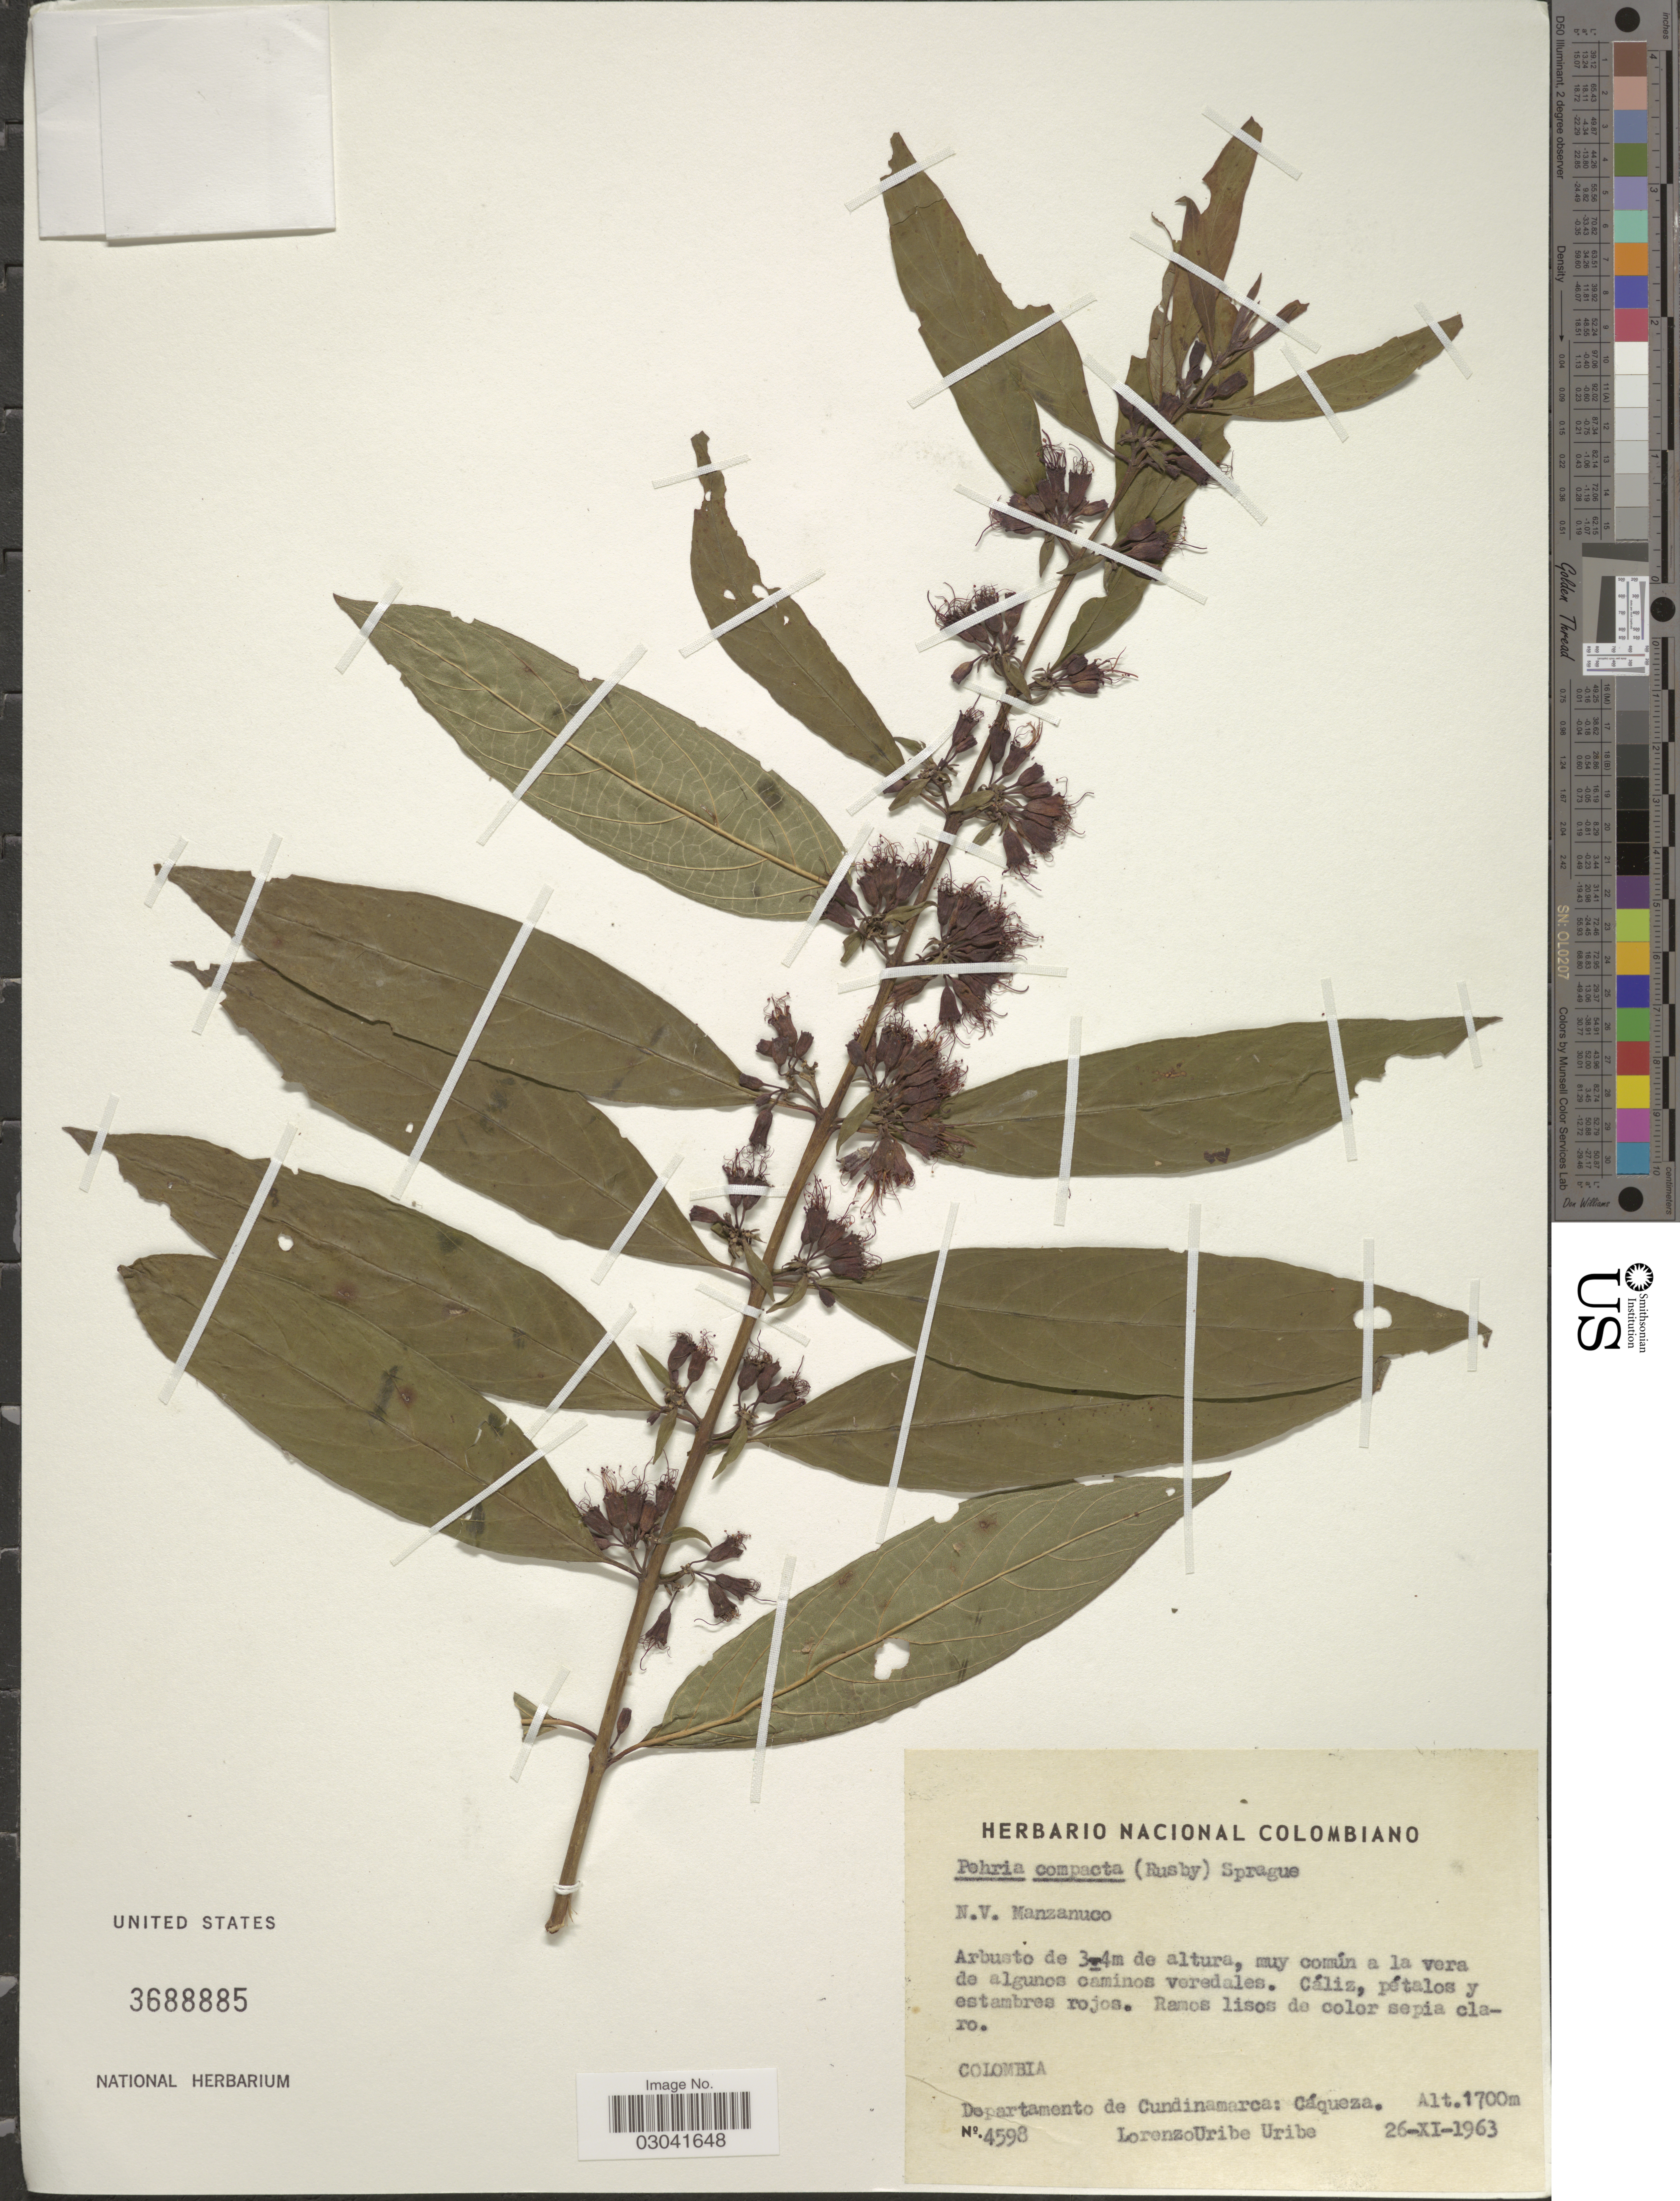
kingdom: Plantae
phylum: Tracheophyta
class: Magnoliopsida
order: Myrtales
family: Lythraceae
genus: Pehria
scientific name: Pehria compacta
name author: Sprague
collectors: L. Uribe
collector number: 4598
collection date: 1963-11-26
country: Colombia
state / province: Cundinamarca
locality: Departamento de Cundinamarca: Cáqueza.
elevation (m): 1700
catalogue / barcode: US 3688885